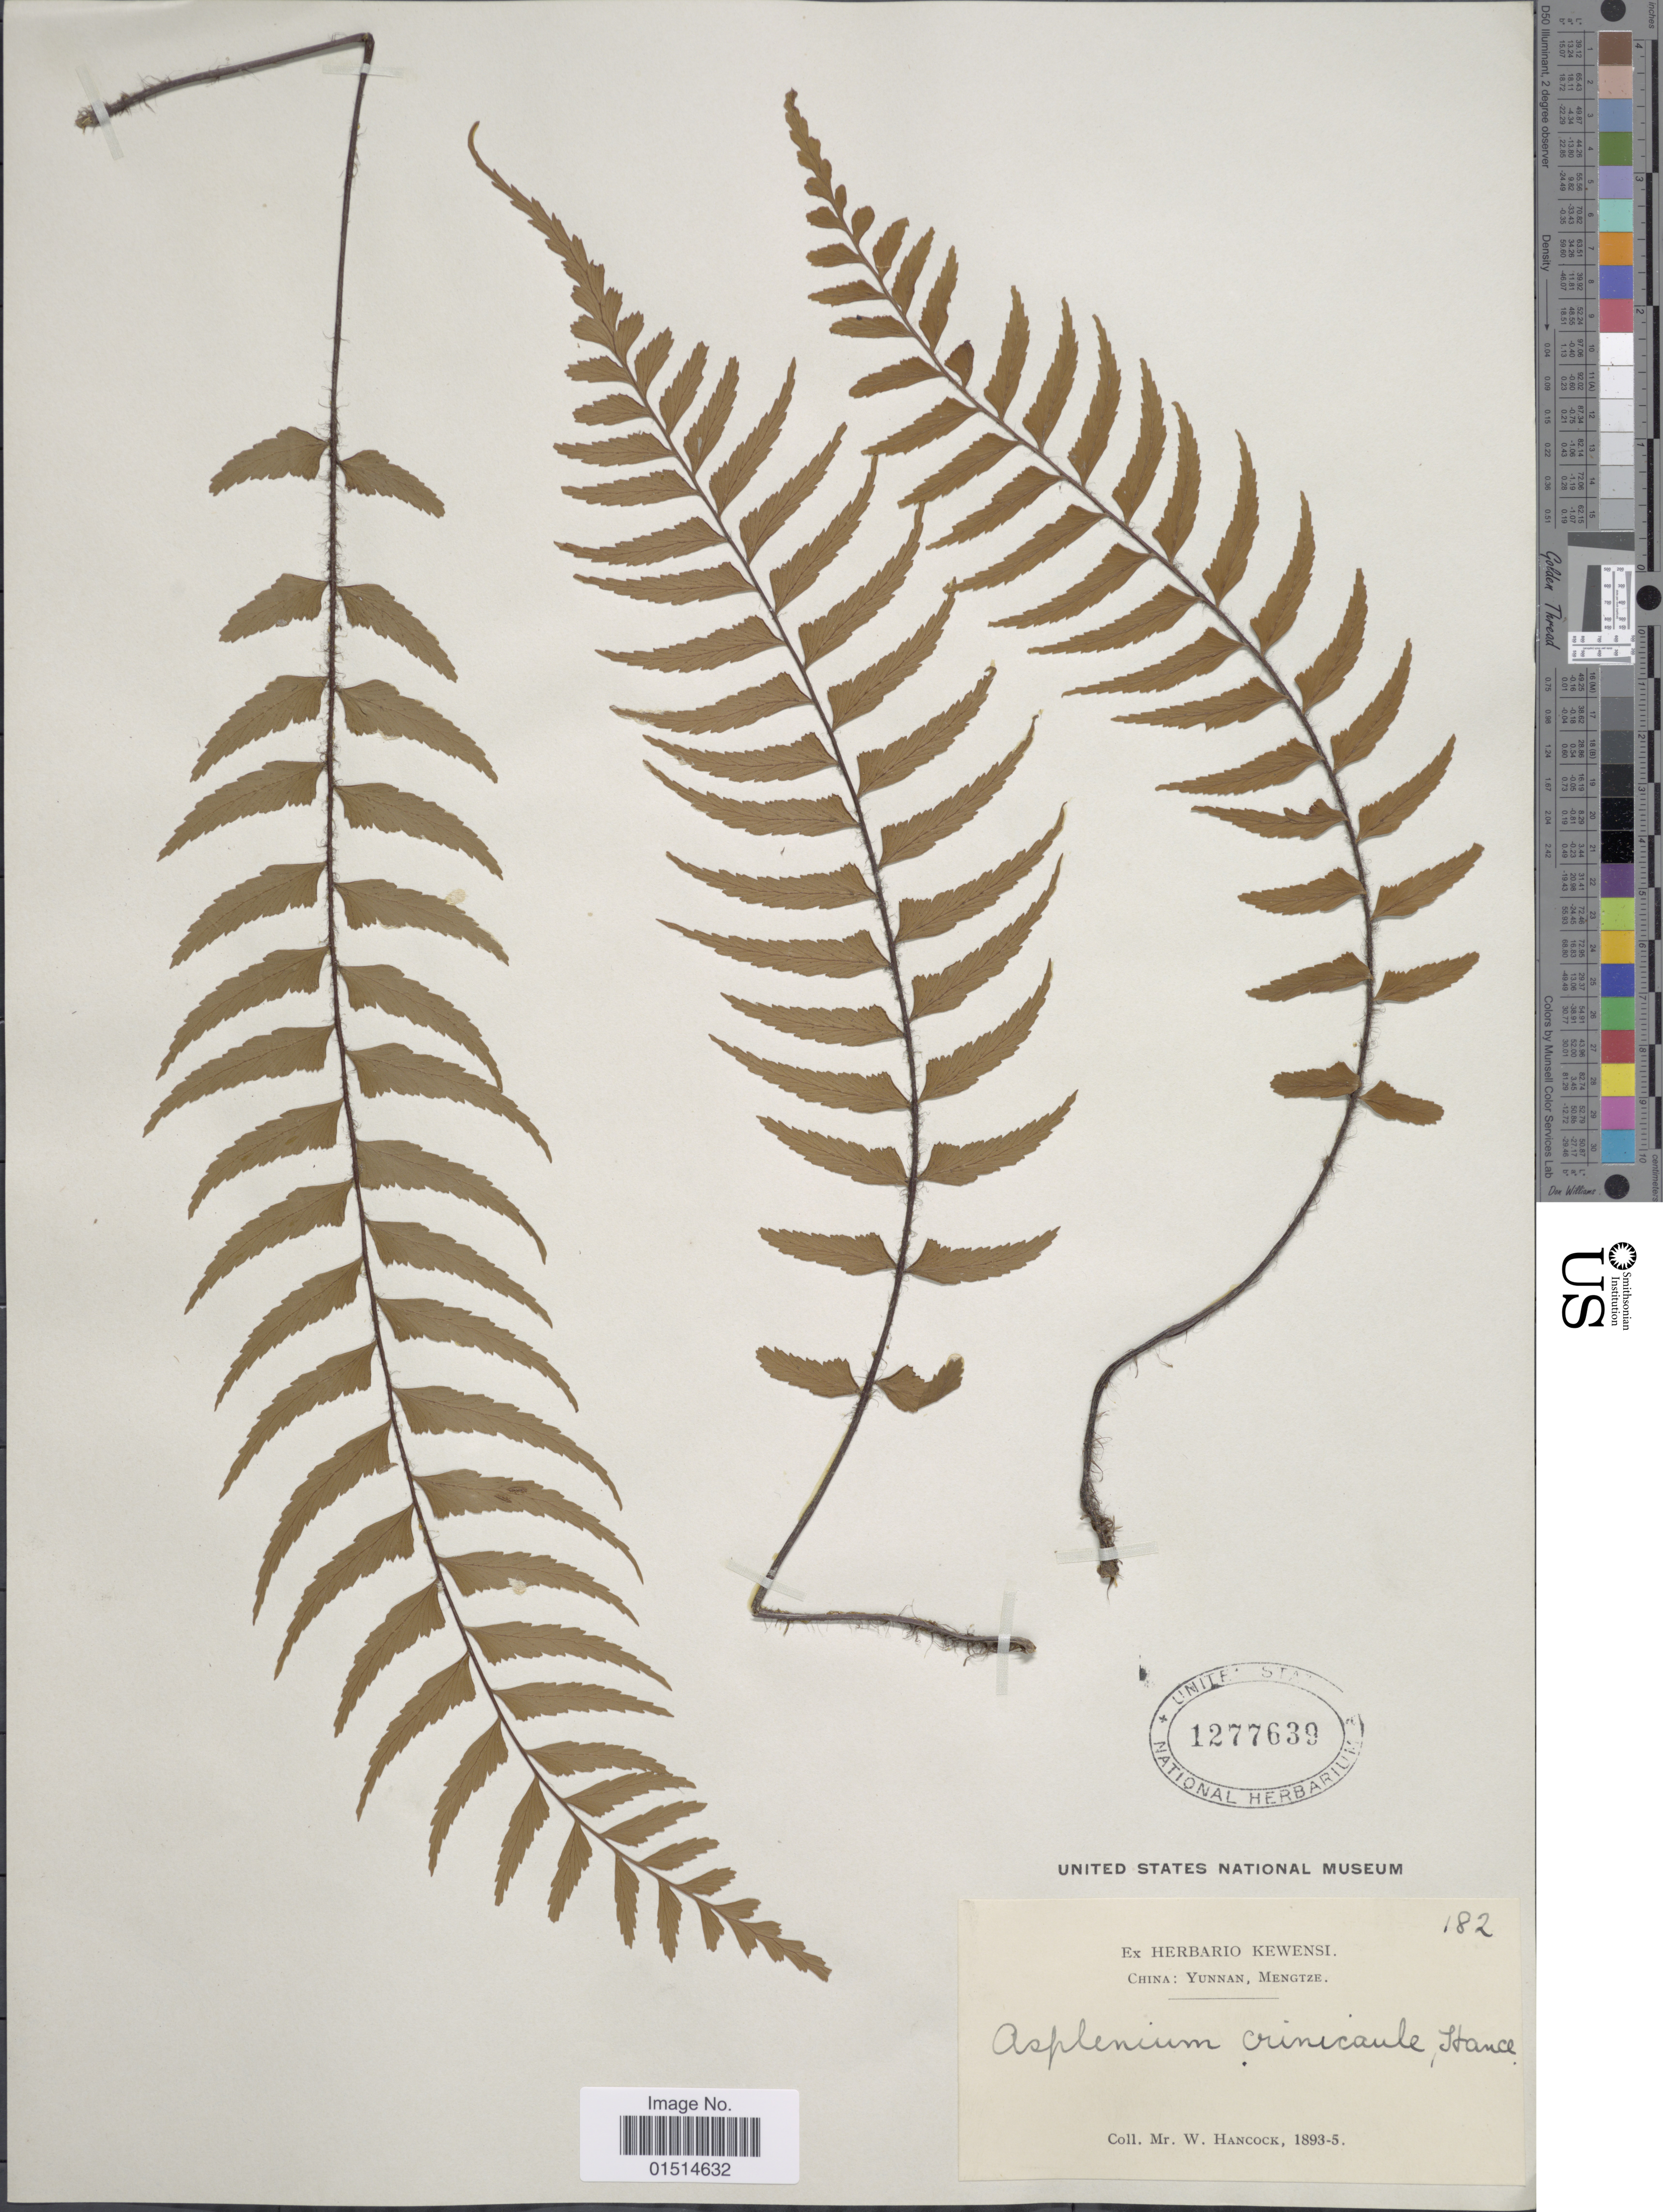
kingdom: Plantae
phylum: Tracheophyta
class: Polypodiopsida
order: Polypodiales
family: Aspleniaceae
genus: Asplenium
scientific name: Asplenium crinicaule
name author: Hance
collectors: W. Hancock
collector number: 182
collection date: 1893/1895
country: China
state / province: Yunnan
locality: Yunnan, Mengtze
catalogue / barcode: US 1277639